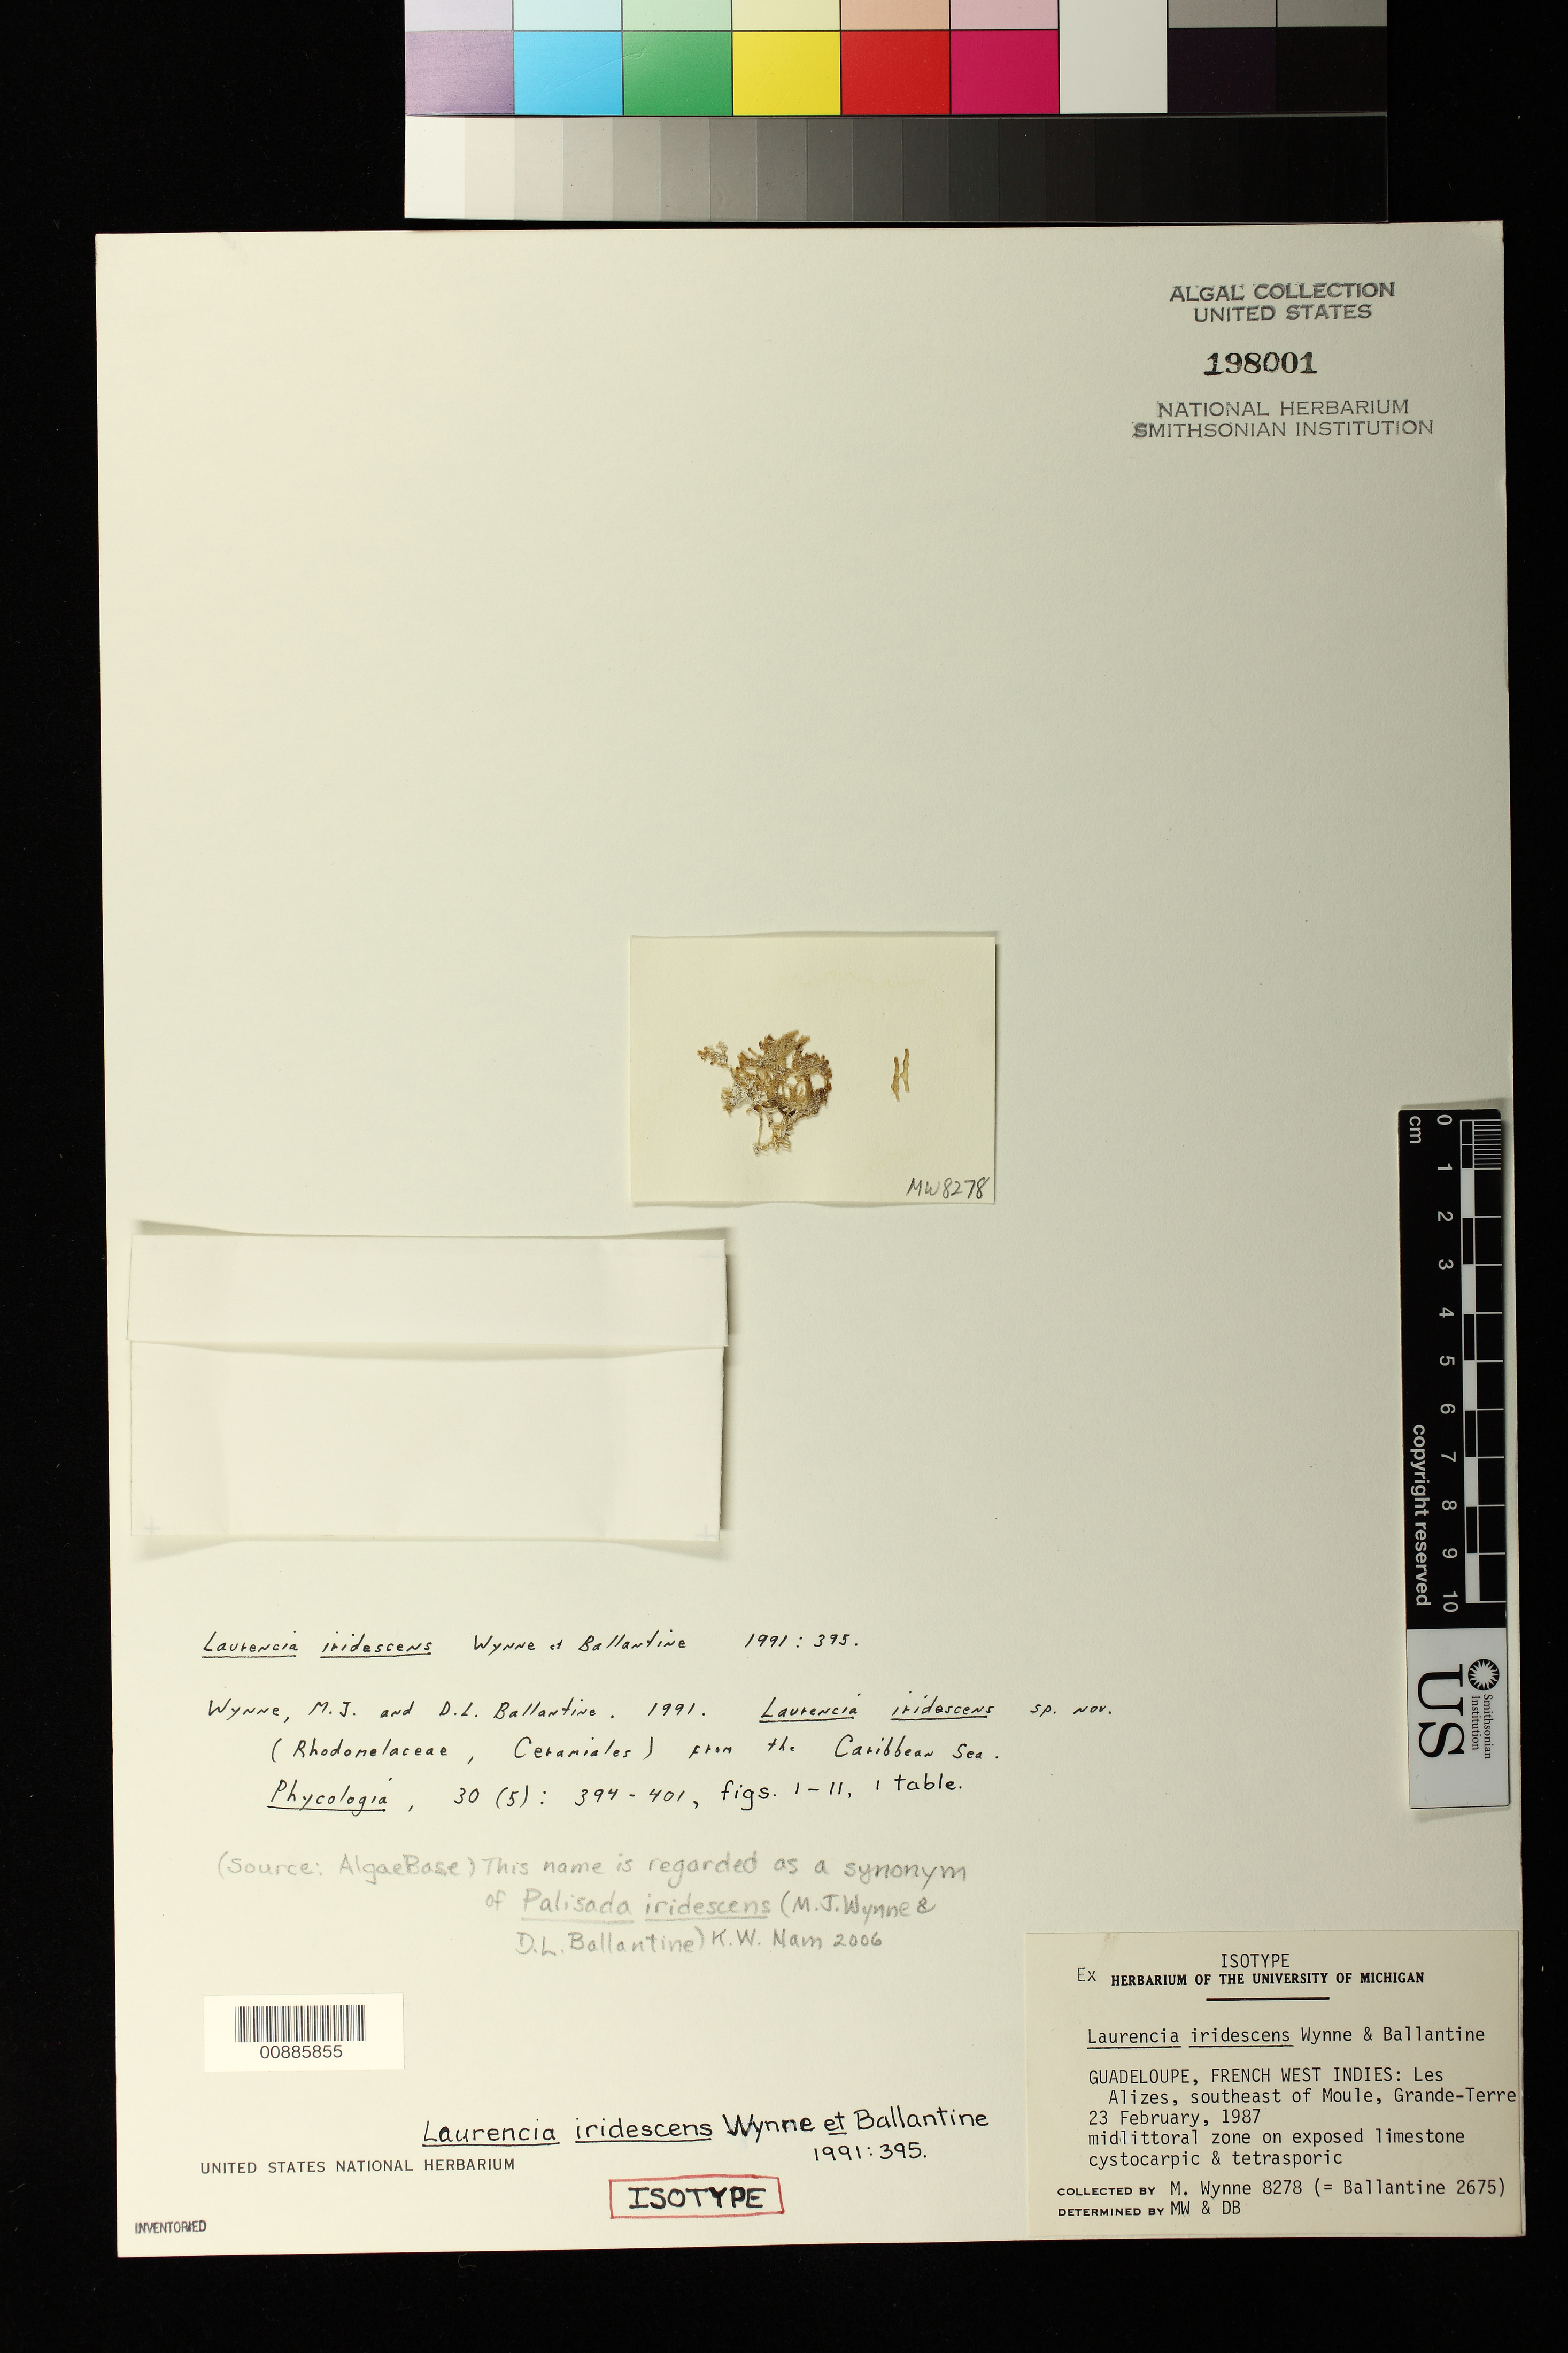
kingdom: Plantae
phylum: Rhodophyta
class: Florideophyceae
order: Ceramiales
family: Rhodomelaceae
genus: Laurencia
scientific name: Laurencia iridescens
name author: M.J. Wynne & D.L. Ballant.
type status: Isotype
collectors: M.J. Wynne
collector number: Wynne 8278 & DLB 2675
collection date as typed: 23 Feb 1987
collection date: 1987-02-23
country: Guadeloupe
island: Grande Terre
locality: Les Alizes, southeast of Le Moule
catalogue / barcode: US 198001